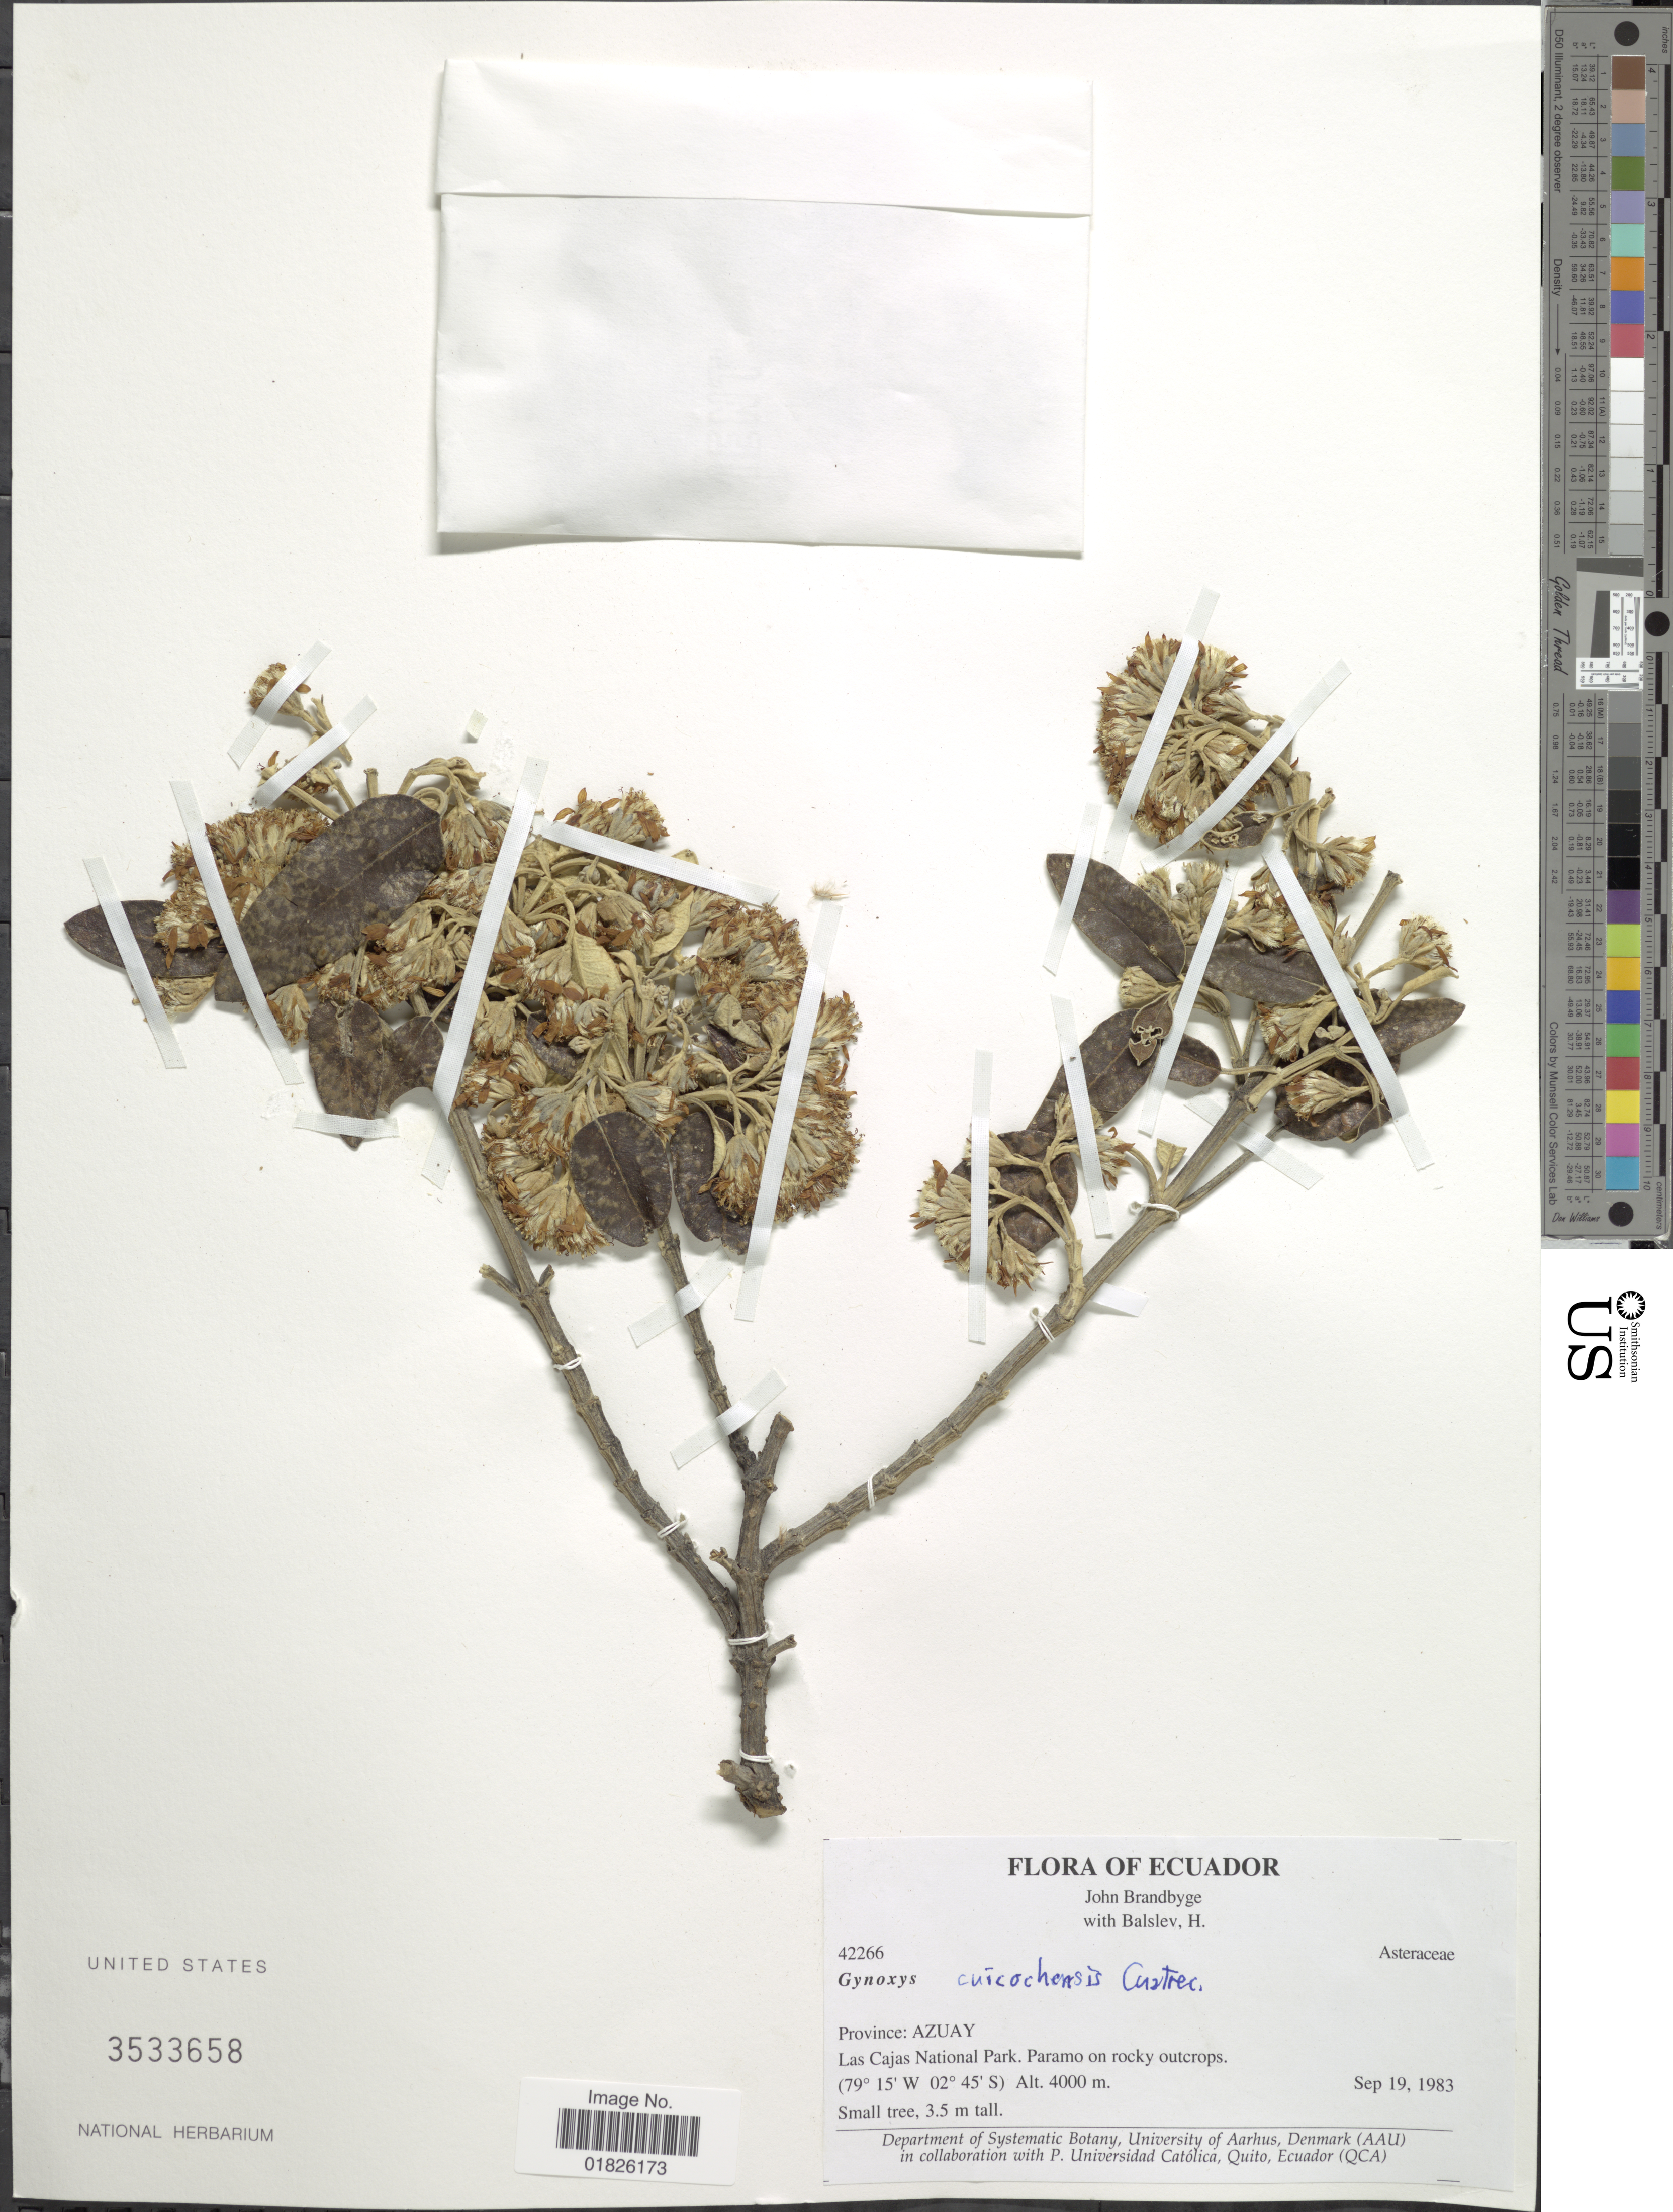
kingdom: Plantae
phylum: Tracheophyta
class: Magnoliopsida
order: Asterales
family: Asteraceae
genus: Gynoxys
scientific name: Gynoxys cuicochensis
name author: Cuatrec.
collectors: J. Brandbyge & H. Balslev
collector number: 42266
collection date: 1983-09-19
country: Ecuador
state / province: Azuay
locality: Las cajas National Park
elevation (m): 4000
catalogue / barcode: US 3533658